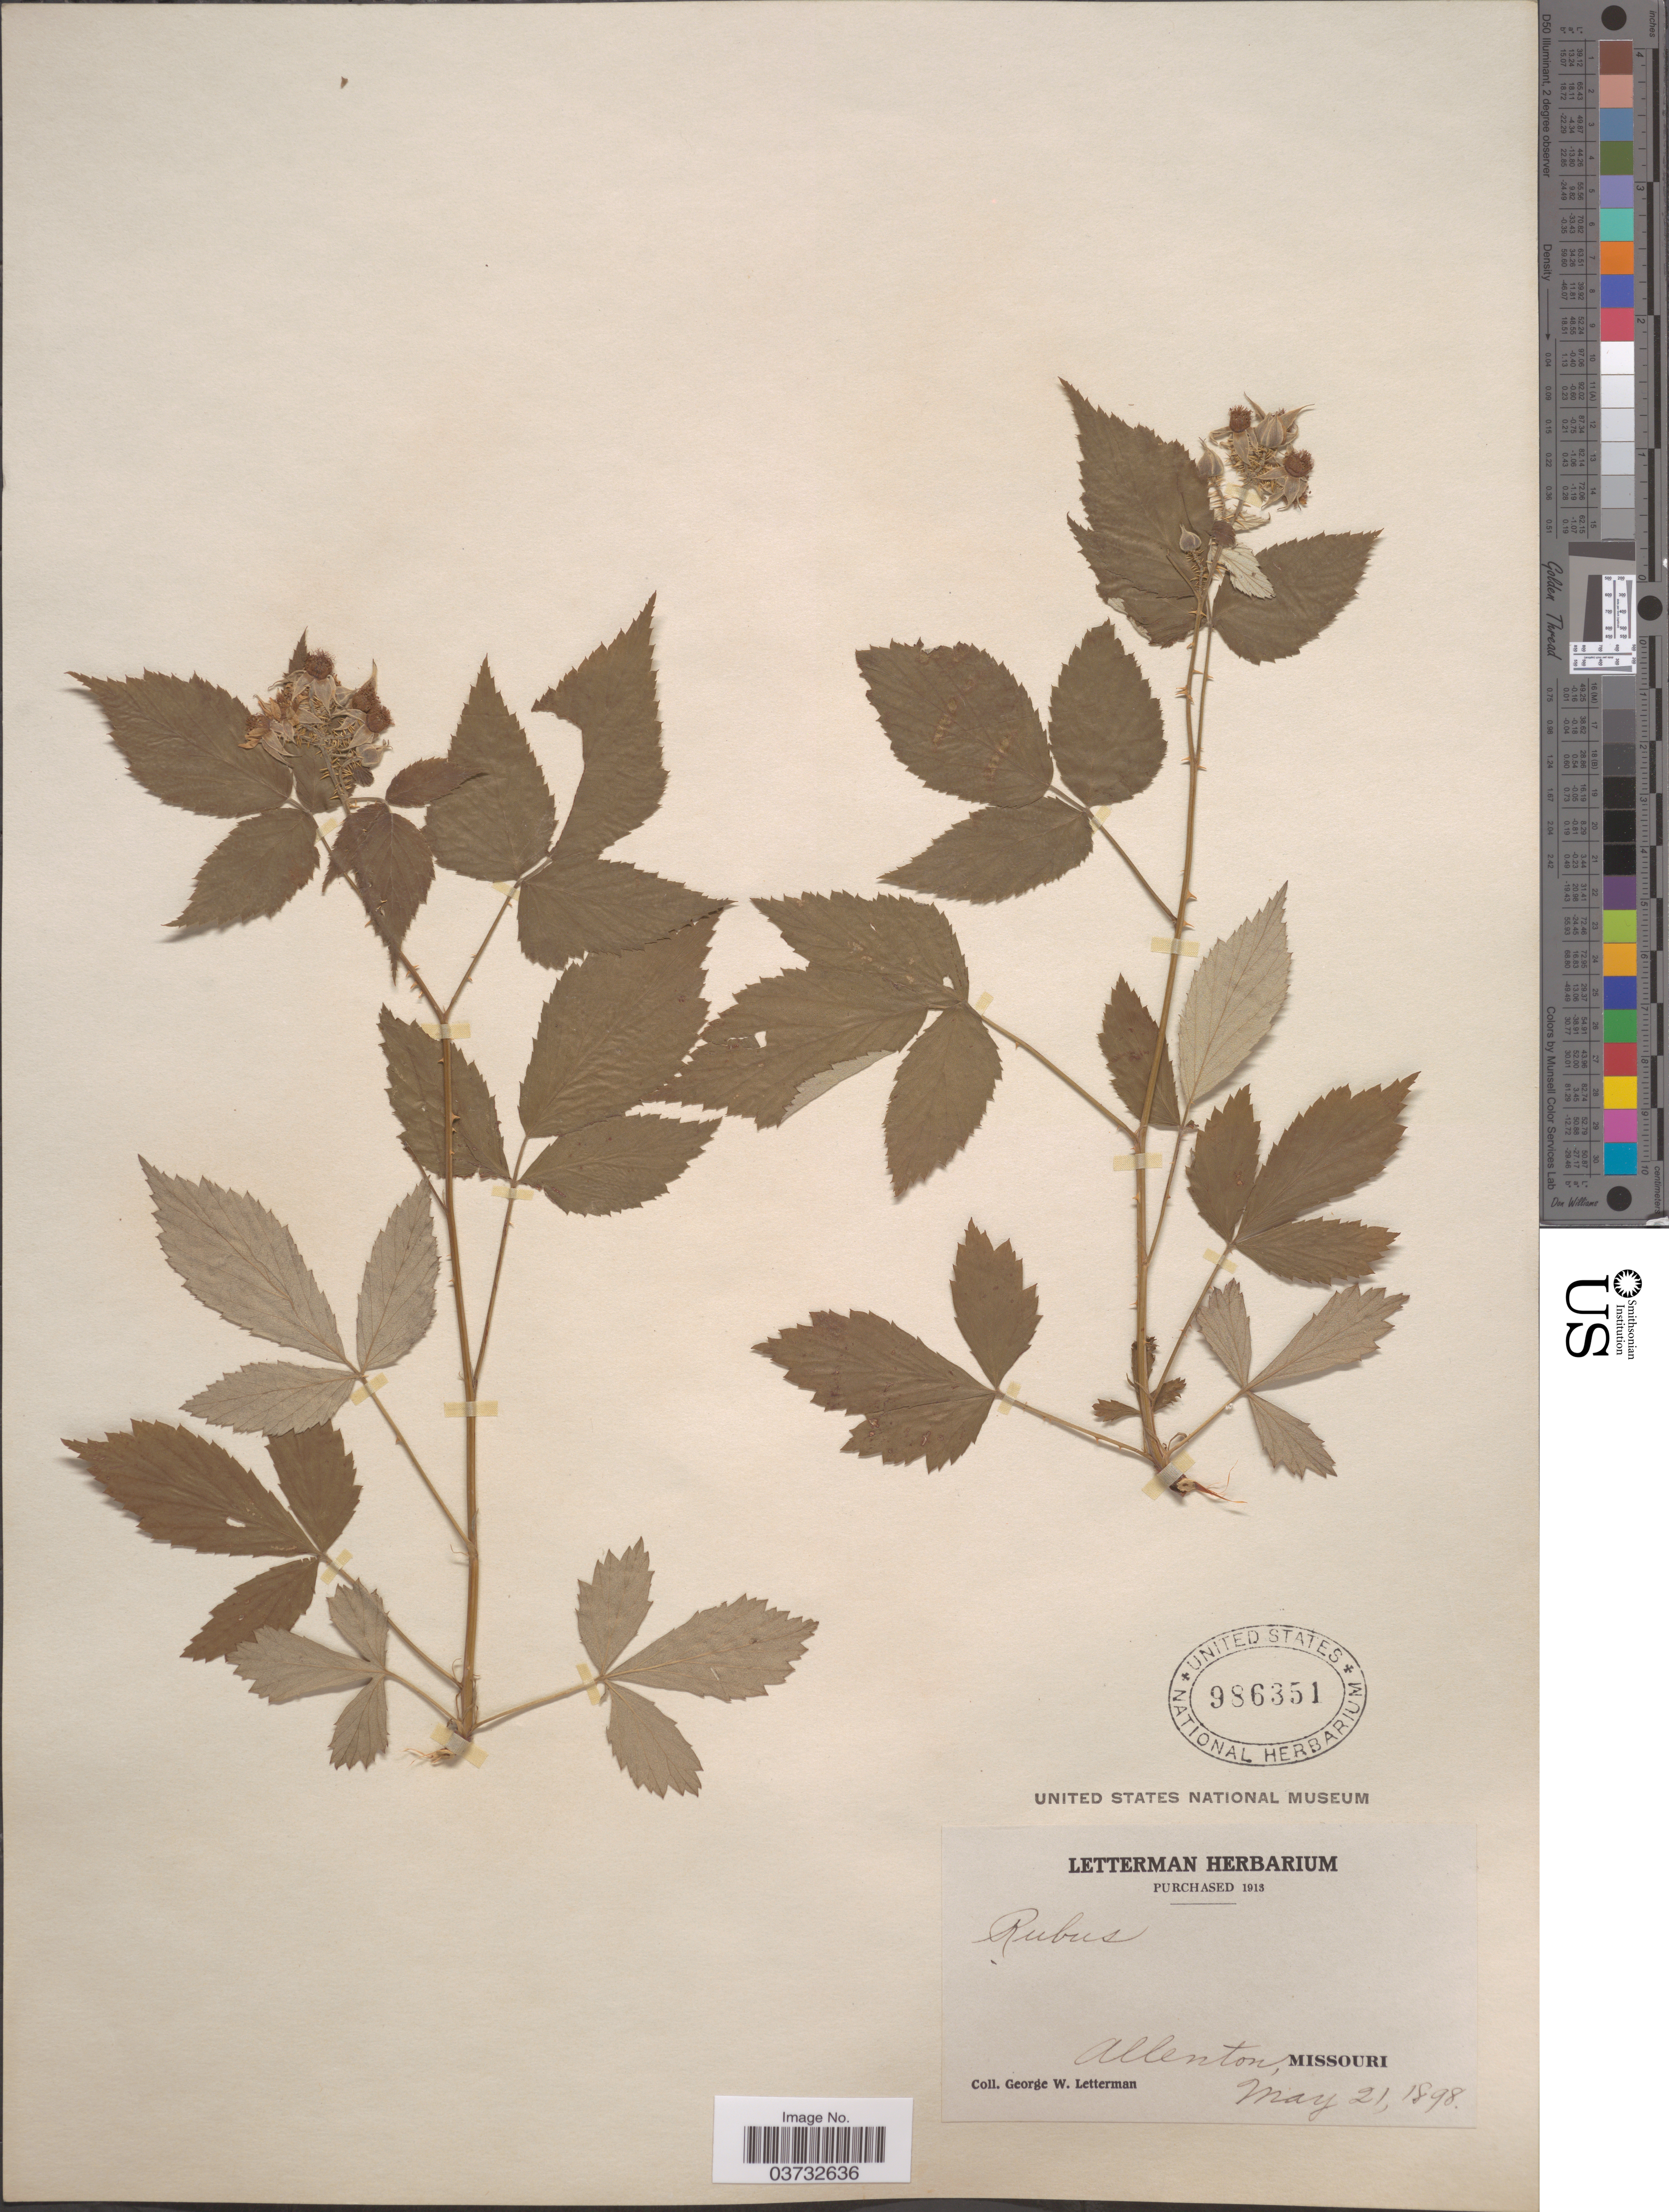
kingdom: Plantae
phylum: Tracheophyta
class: Magnoliopsida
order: Rosales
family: Rosaceae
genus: Rubus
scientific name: Rubus sp.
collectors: G. W. Letterman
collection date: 1898-05-21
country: United States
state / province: Missouri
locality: Allenton.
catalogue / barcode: US 986351